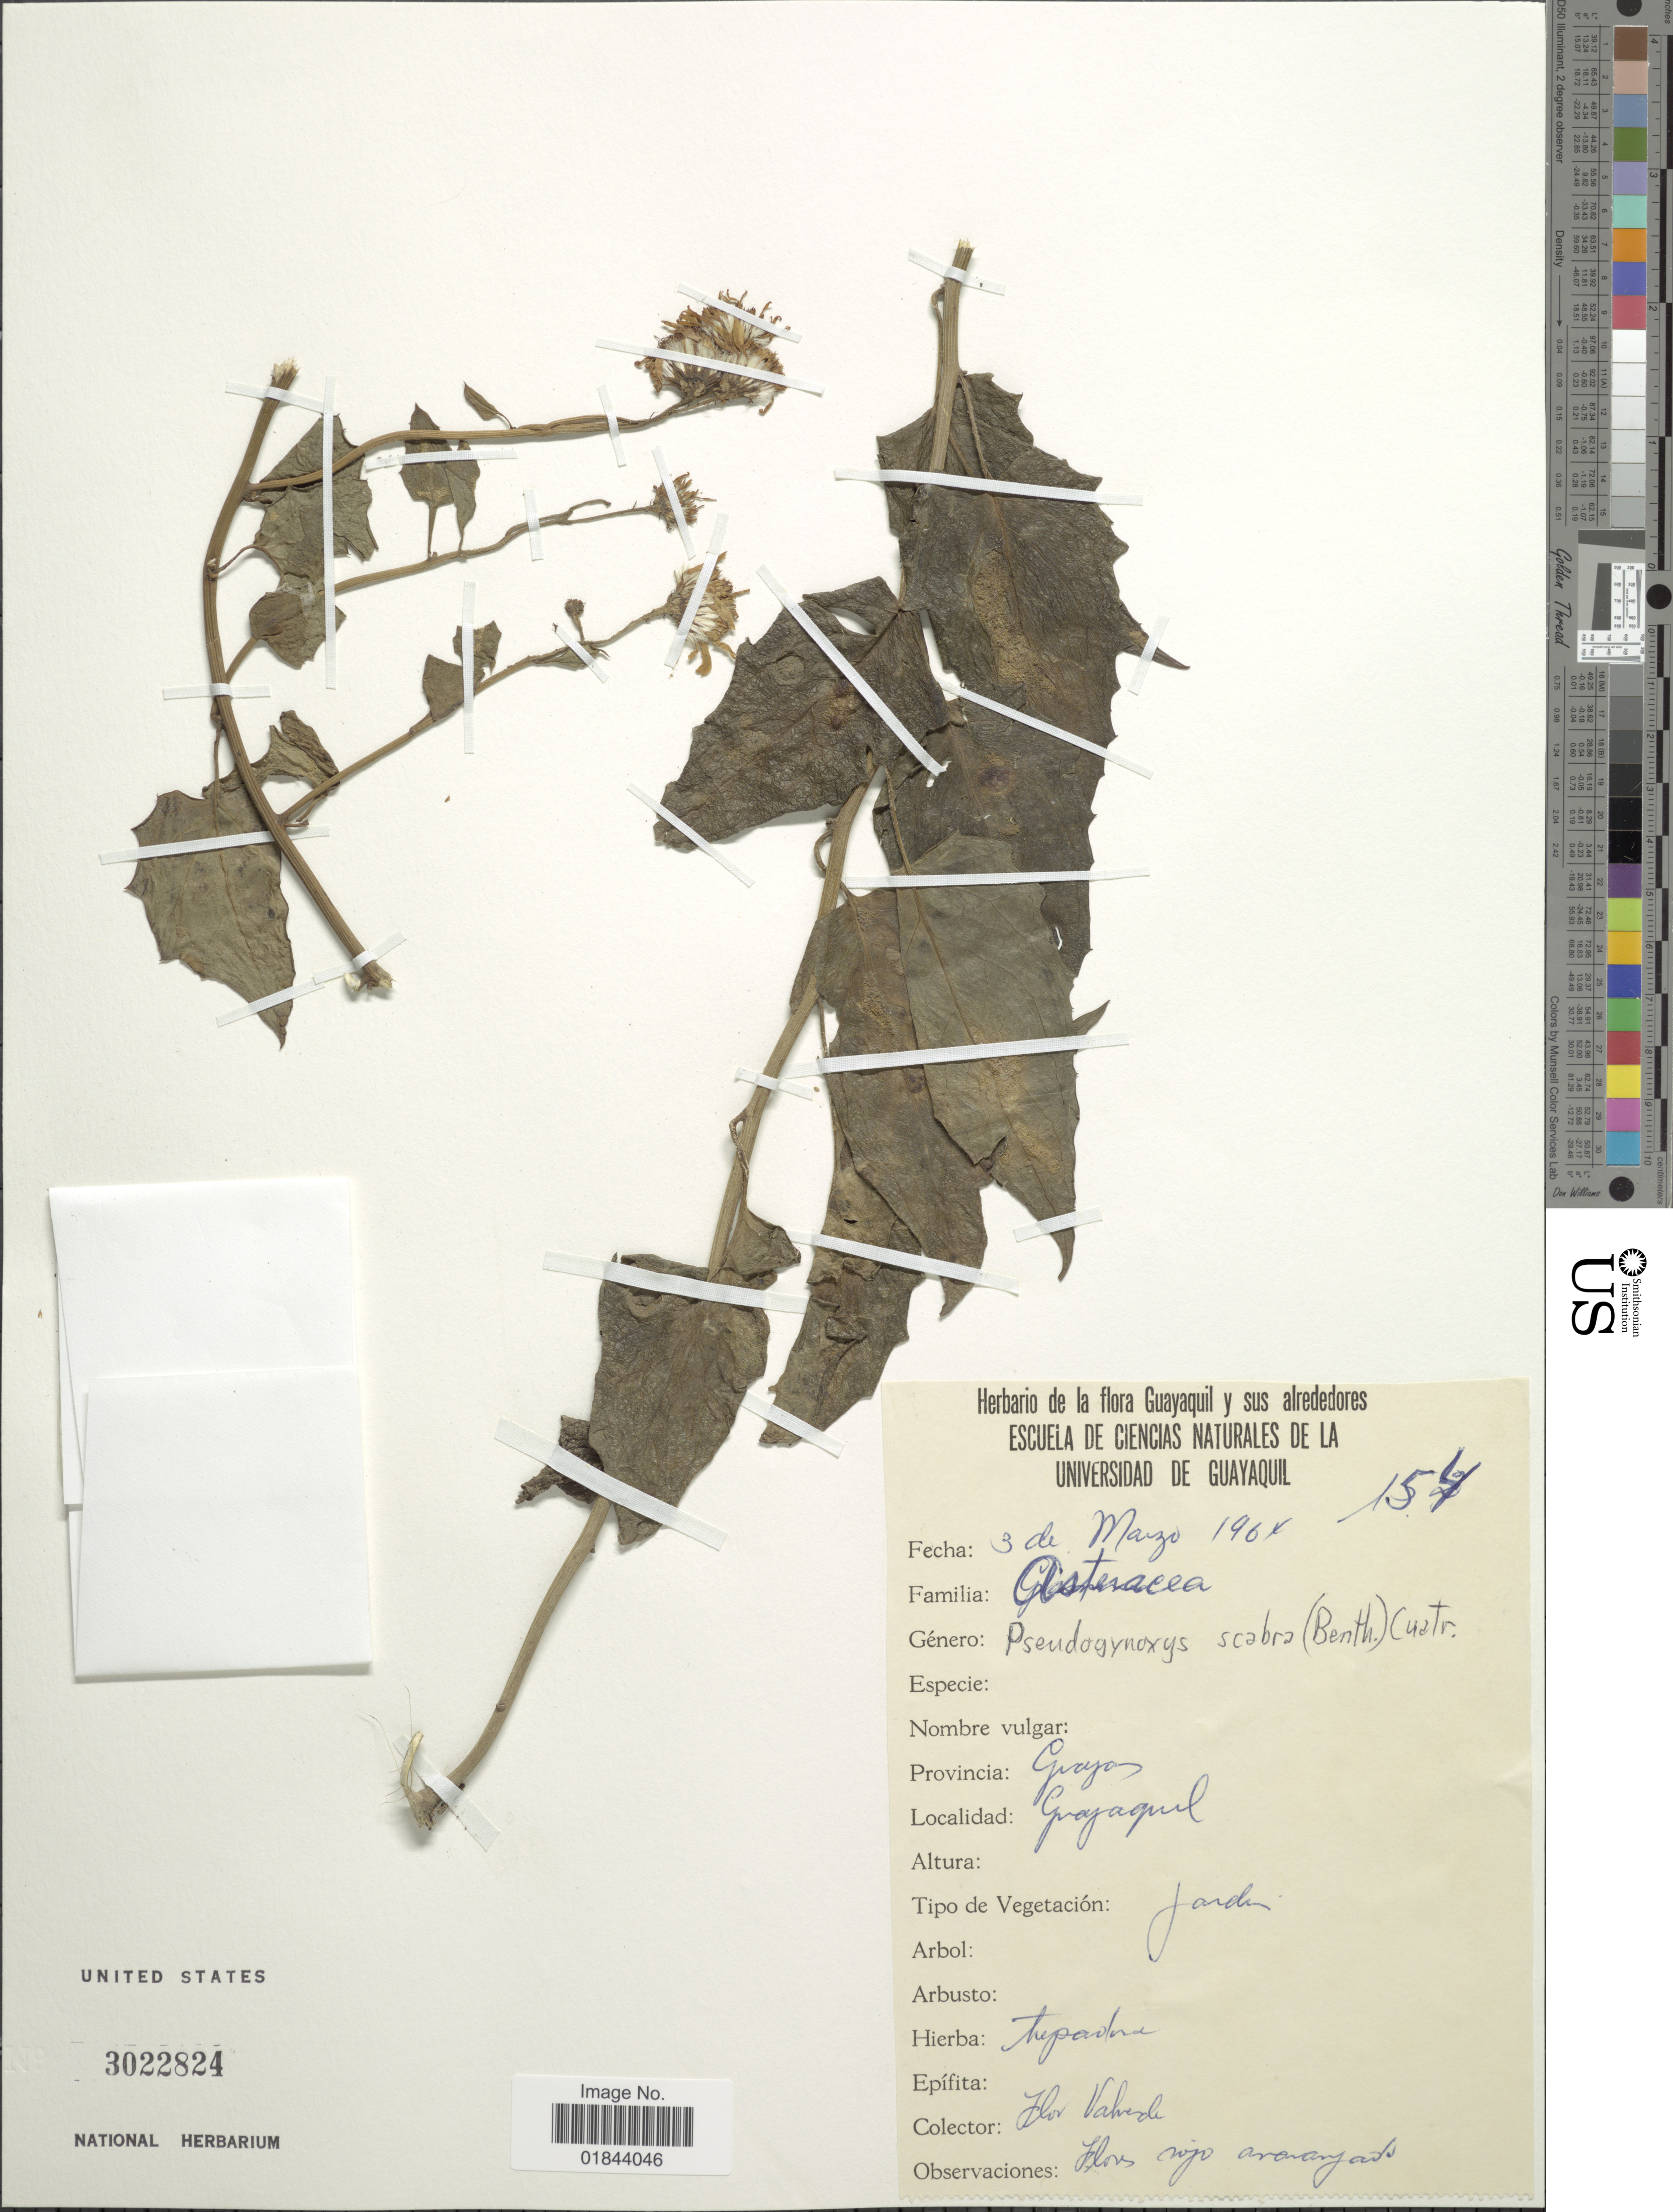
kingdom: Plantae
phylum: Tracheophyta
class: Magnoliopsida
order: Asterales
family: Asteraceae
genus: Pseudogynoxys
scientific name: Pseudogynoxys scabra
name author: (Benth.) Cuatrec.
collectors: F. M. Valverde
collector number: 154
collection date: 1964-05-03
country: Ecuador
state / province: Guayas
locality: Guayas, Guajaquil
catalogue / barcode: US 3022824